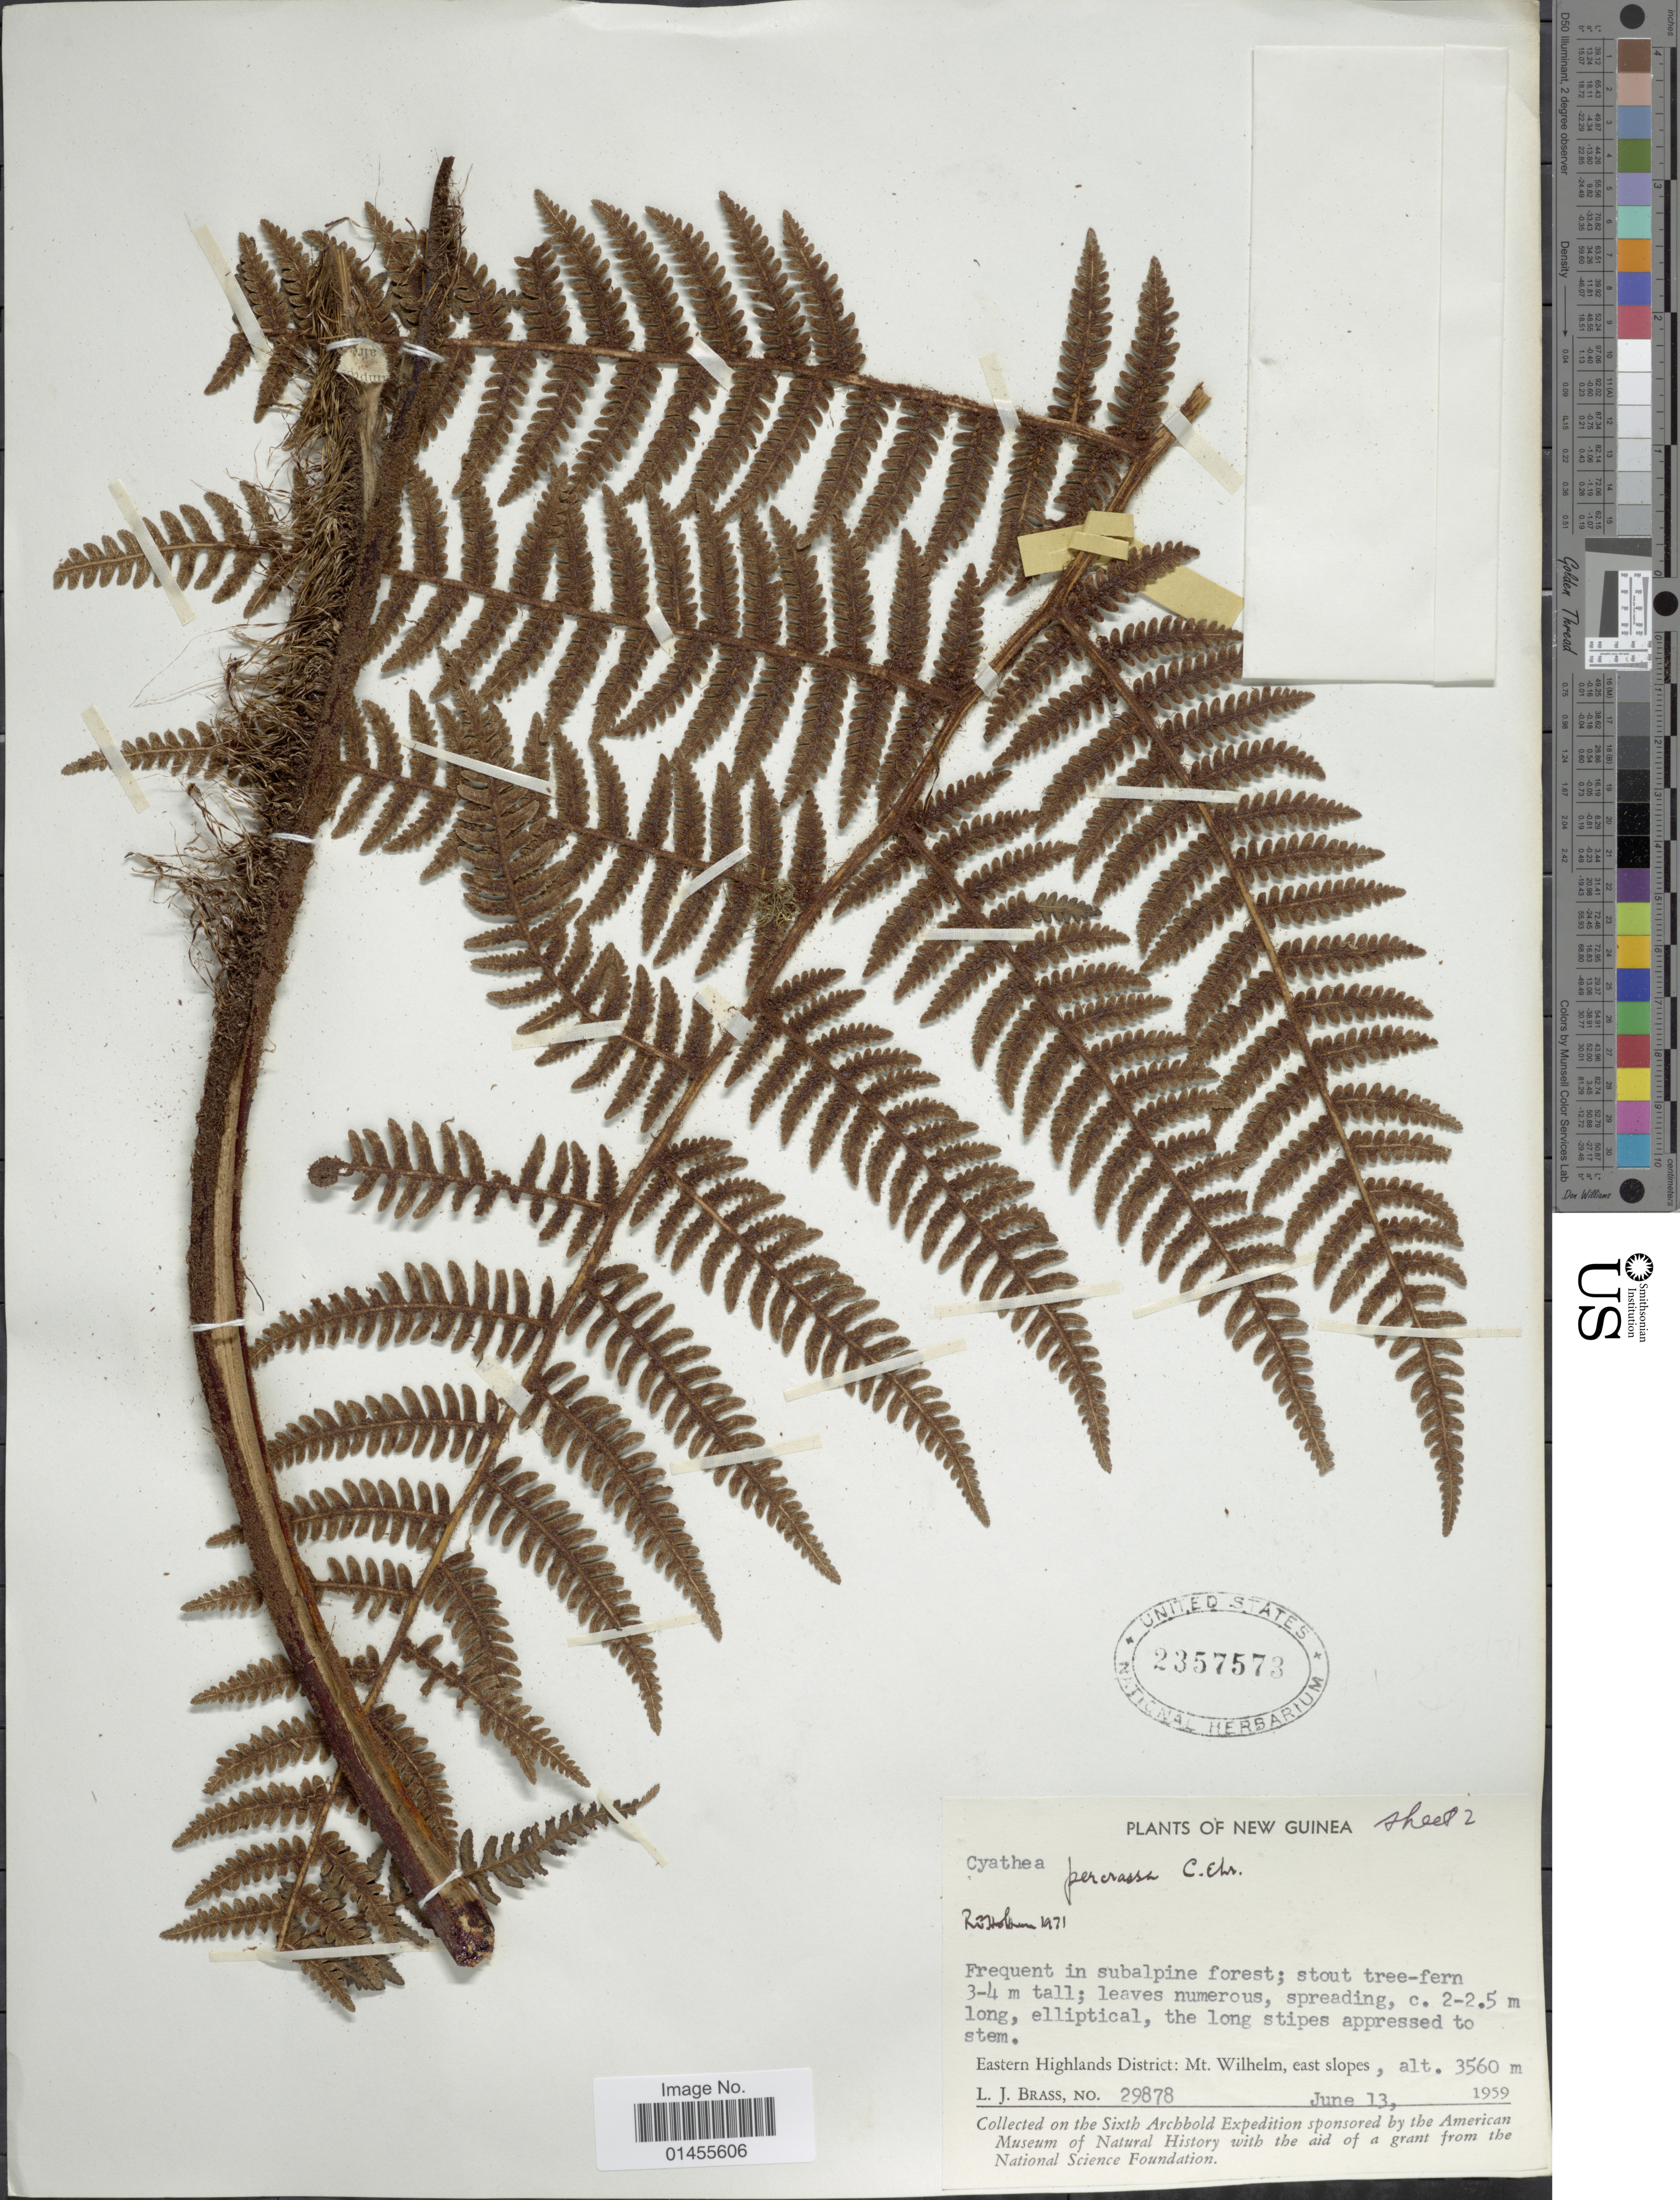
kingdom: Plantae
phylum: Tracheophyta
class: Polypodiopsida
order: Cyatheales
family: Cyatheaceae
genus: Alsophila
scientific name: Alsophila percrassa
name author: (C. Chr.) R.M. Tryon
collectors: L. J. Brass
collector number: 29878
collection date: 1959-06-13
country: Papua New Guinea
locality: New Guinea. Eastern Highlands District: Mt. Wilhelm, east slopes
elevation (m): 3560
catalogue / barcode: US 2357573